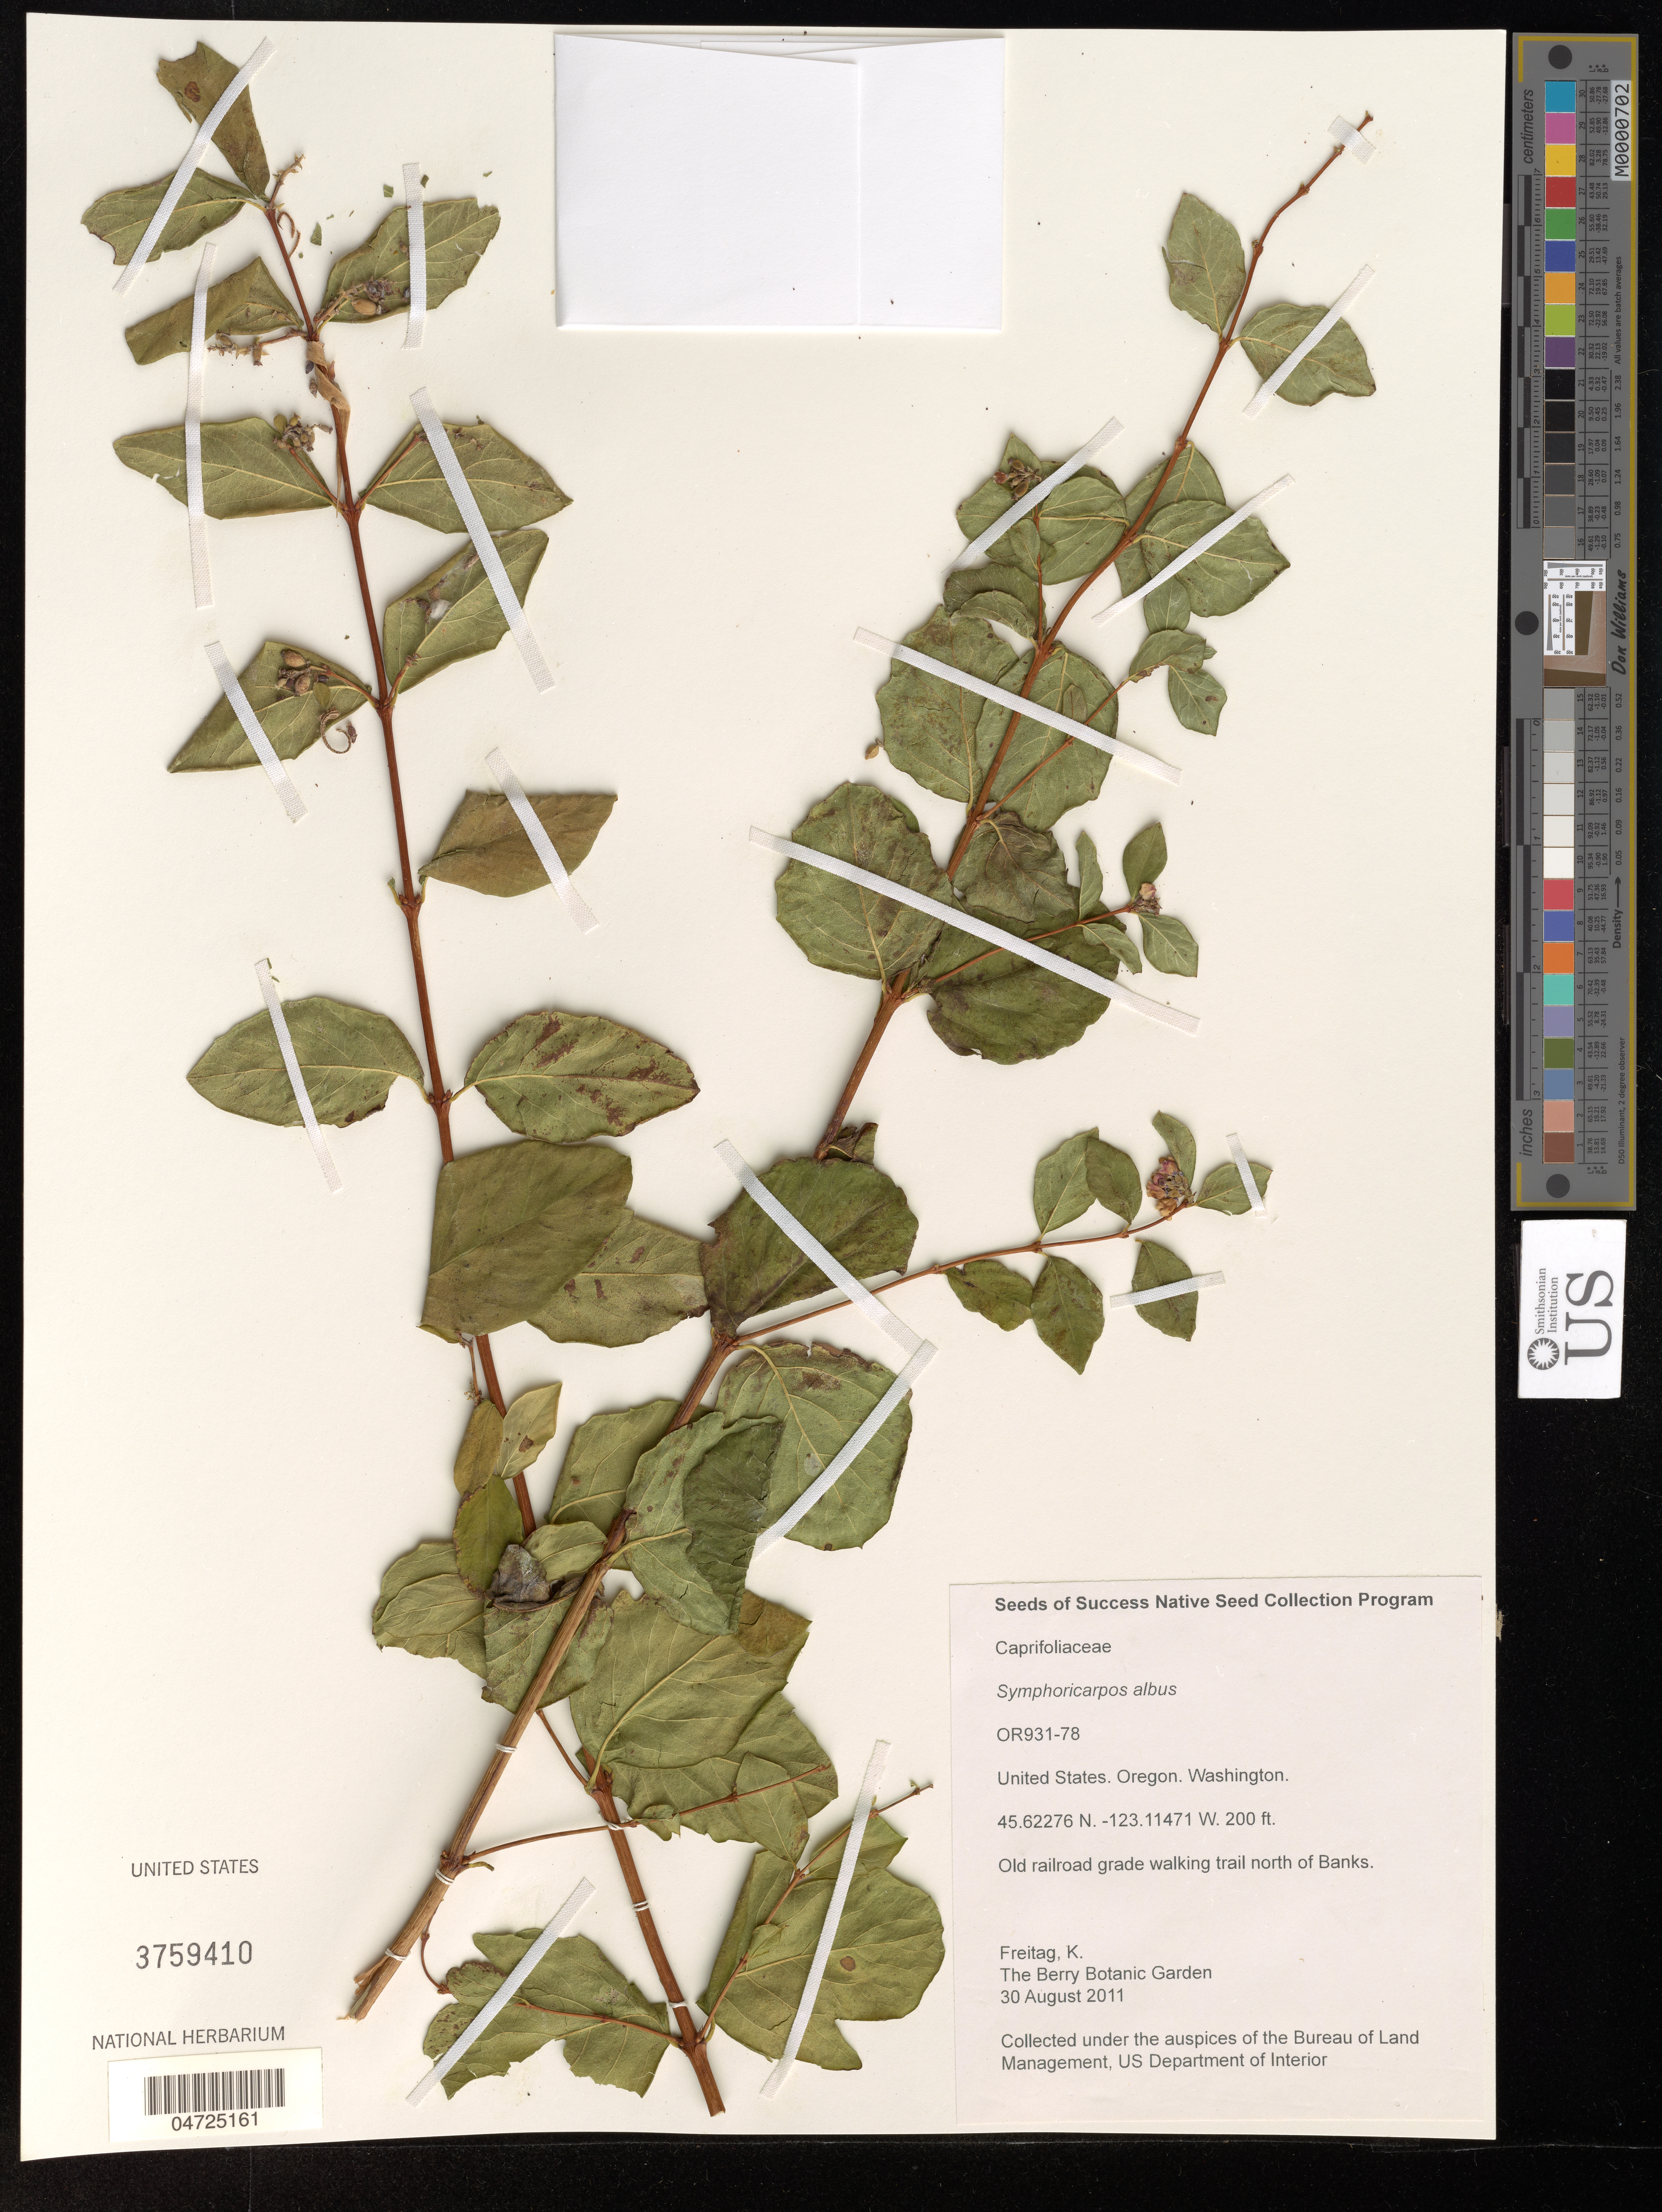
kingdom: Plantae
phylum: Tracheophyta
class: Magnoliopsida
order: Dipsacales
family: Caprifoliaceae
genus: Symphoricarpos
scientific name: Symphoricarpos albus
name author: (L.) S.F. Blake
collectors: K. Freitag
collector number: OR931-78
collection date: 2011-08-30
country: United States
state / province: Oregon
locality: Washington. Old railroad grade walking trail north of Banks.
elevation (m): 61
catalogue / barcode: US 3759410